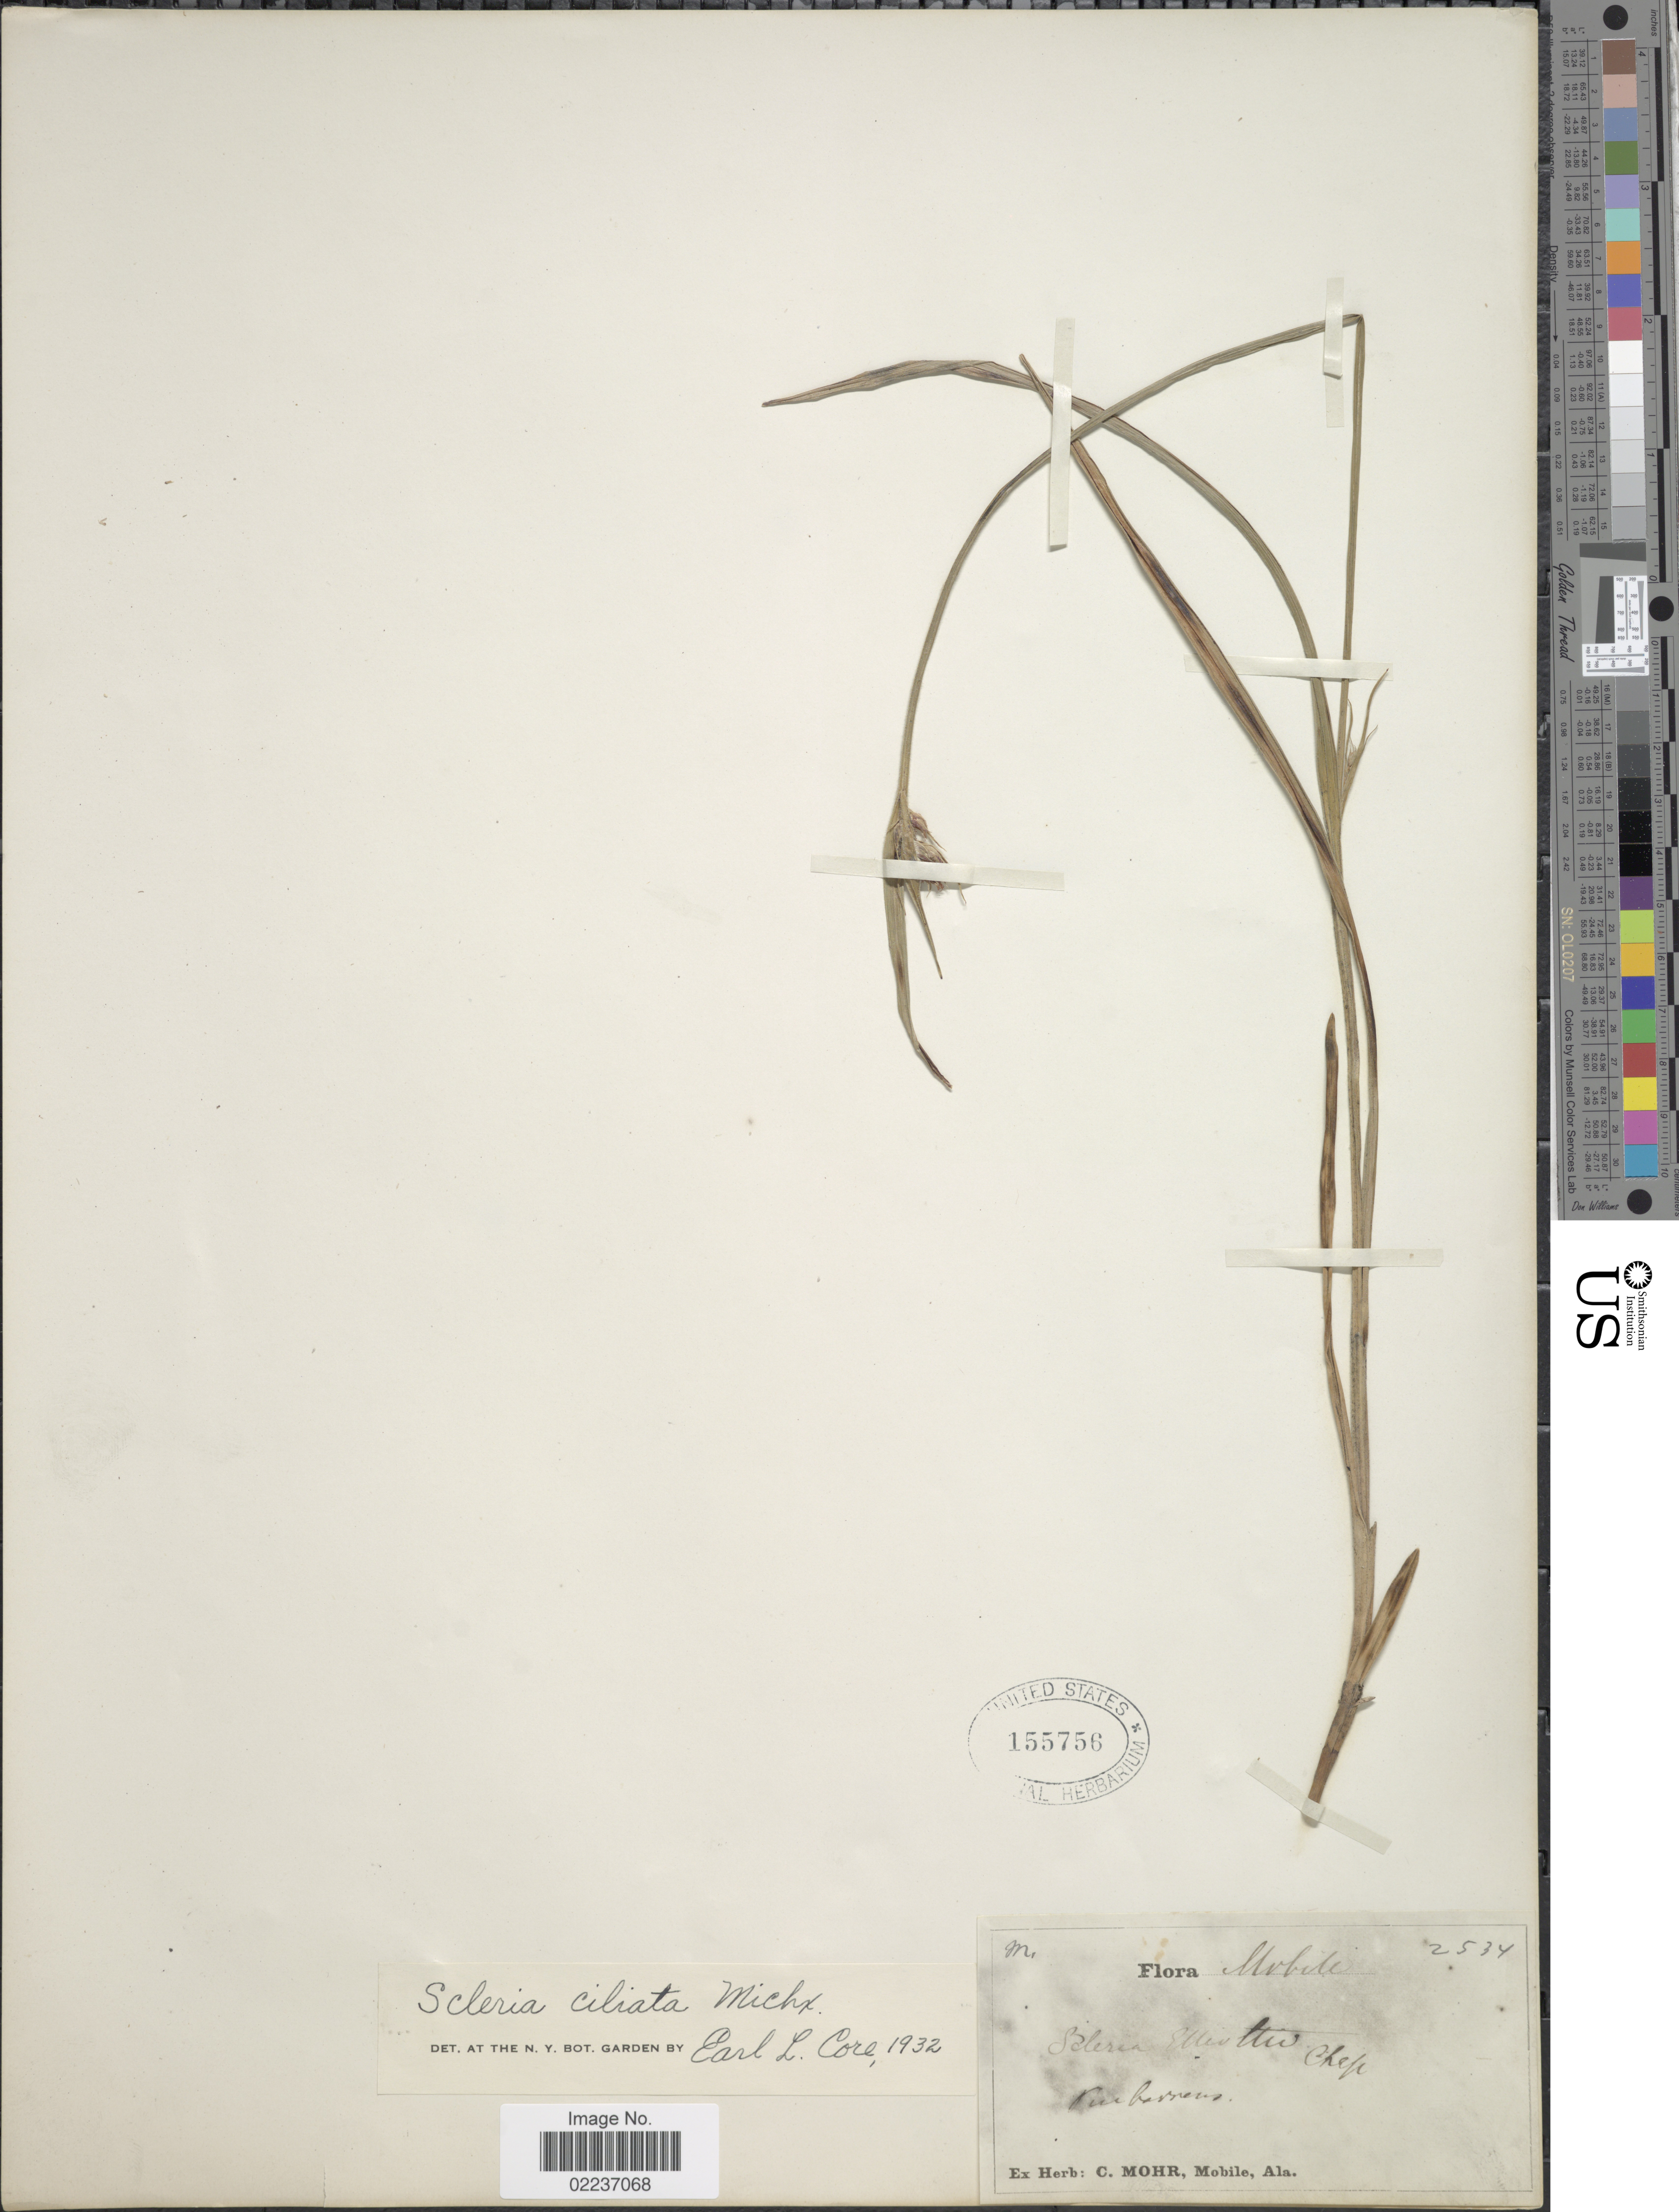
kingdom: Plantae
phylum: Tracheophyta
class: Liliopsida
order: Poales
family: Cyperaceae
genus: Scleria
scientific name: Scleria ciliata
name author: Michx.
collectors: ex herb. Charles Mohr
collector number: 2534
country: United States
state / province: Alabama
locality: Mobile, pine barrens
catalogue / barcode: US 155756